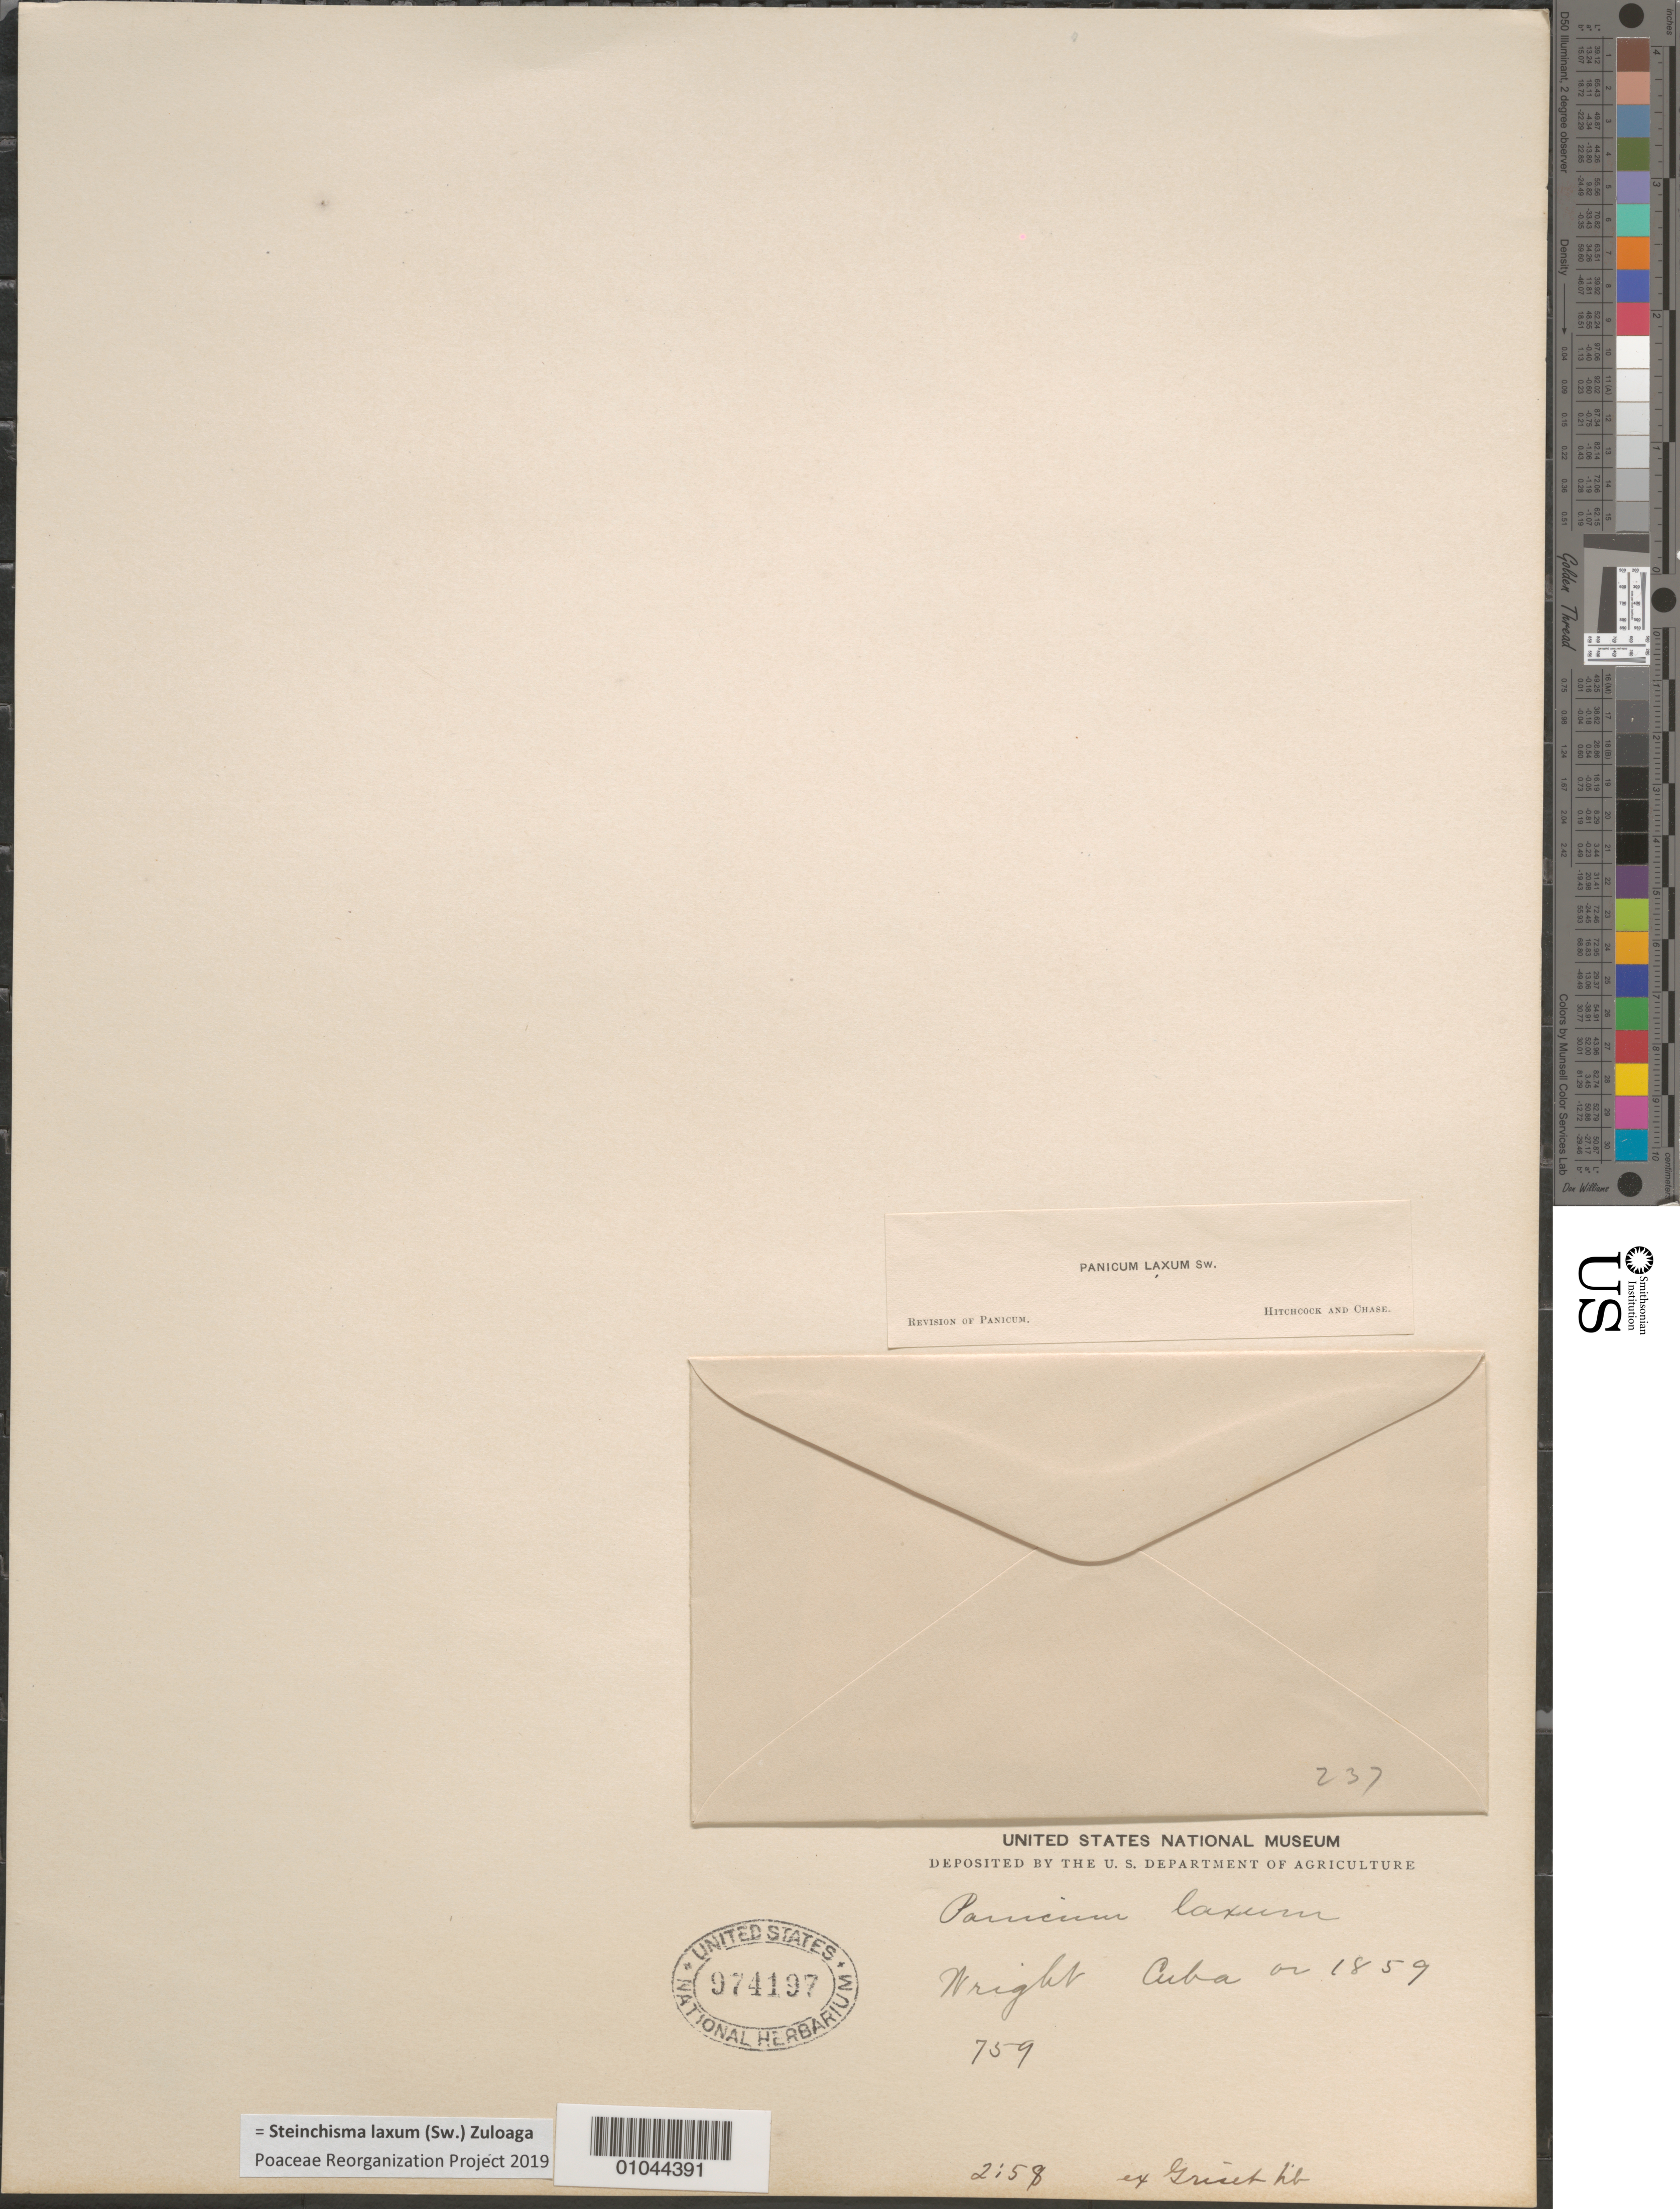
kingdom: Plantae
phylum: Tracheophyta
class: Liliopsida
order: Poales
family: Poaceae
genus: Panicum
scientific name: Panicum laxum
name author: Sw.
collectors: C. Wright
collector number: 237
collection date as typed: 01 Jan 1859 to 31 Dec 1859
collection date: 1859-01-01/1859-12-31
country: Cuba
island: Cuba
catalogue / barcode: US 974197